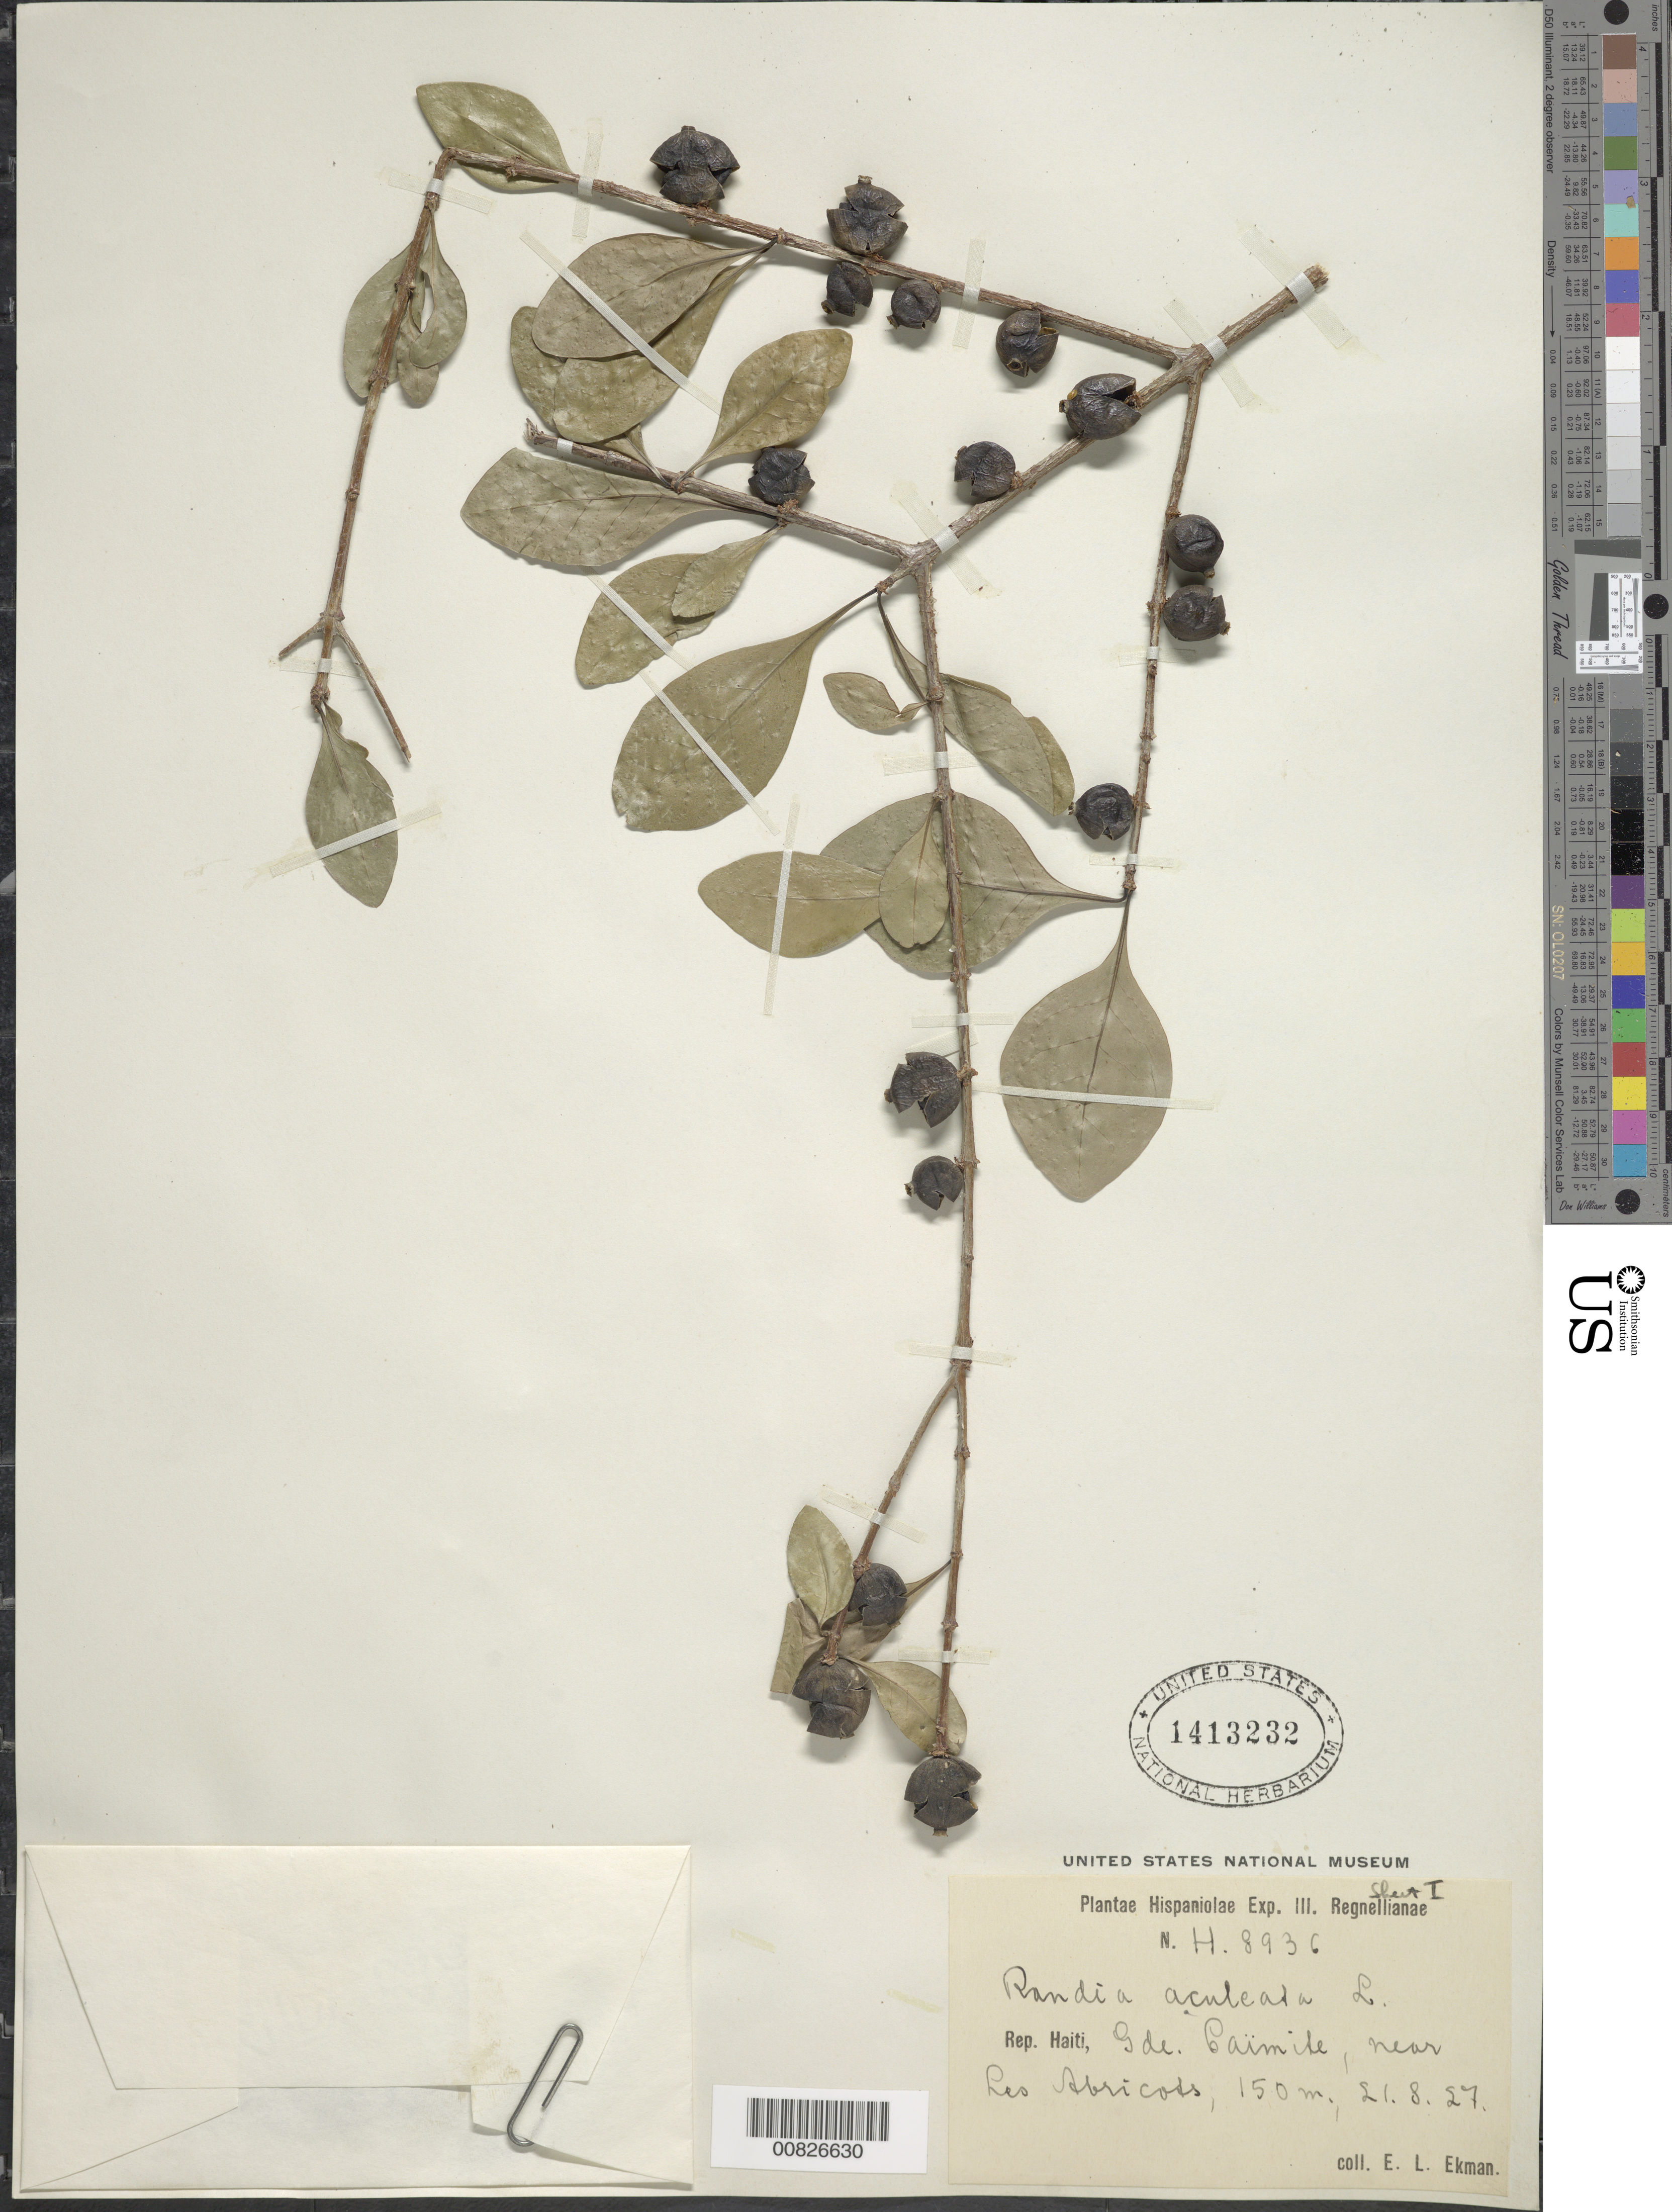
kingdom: Plantae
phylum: Tracheophyta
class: Magnoliopsida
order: Gentianales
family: Rubiaceae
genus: Randia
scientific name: Randia aculeata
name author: L.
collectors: E. L. Ekman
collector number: H 8936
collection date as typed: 21 Aug 1927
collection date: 1927-08-21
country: Haiti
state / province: Ouest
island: Hispaniola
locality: G de Caïmite, near Les Abricots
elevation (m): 150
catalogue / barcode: US 1413232